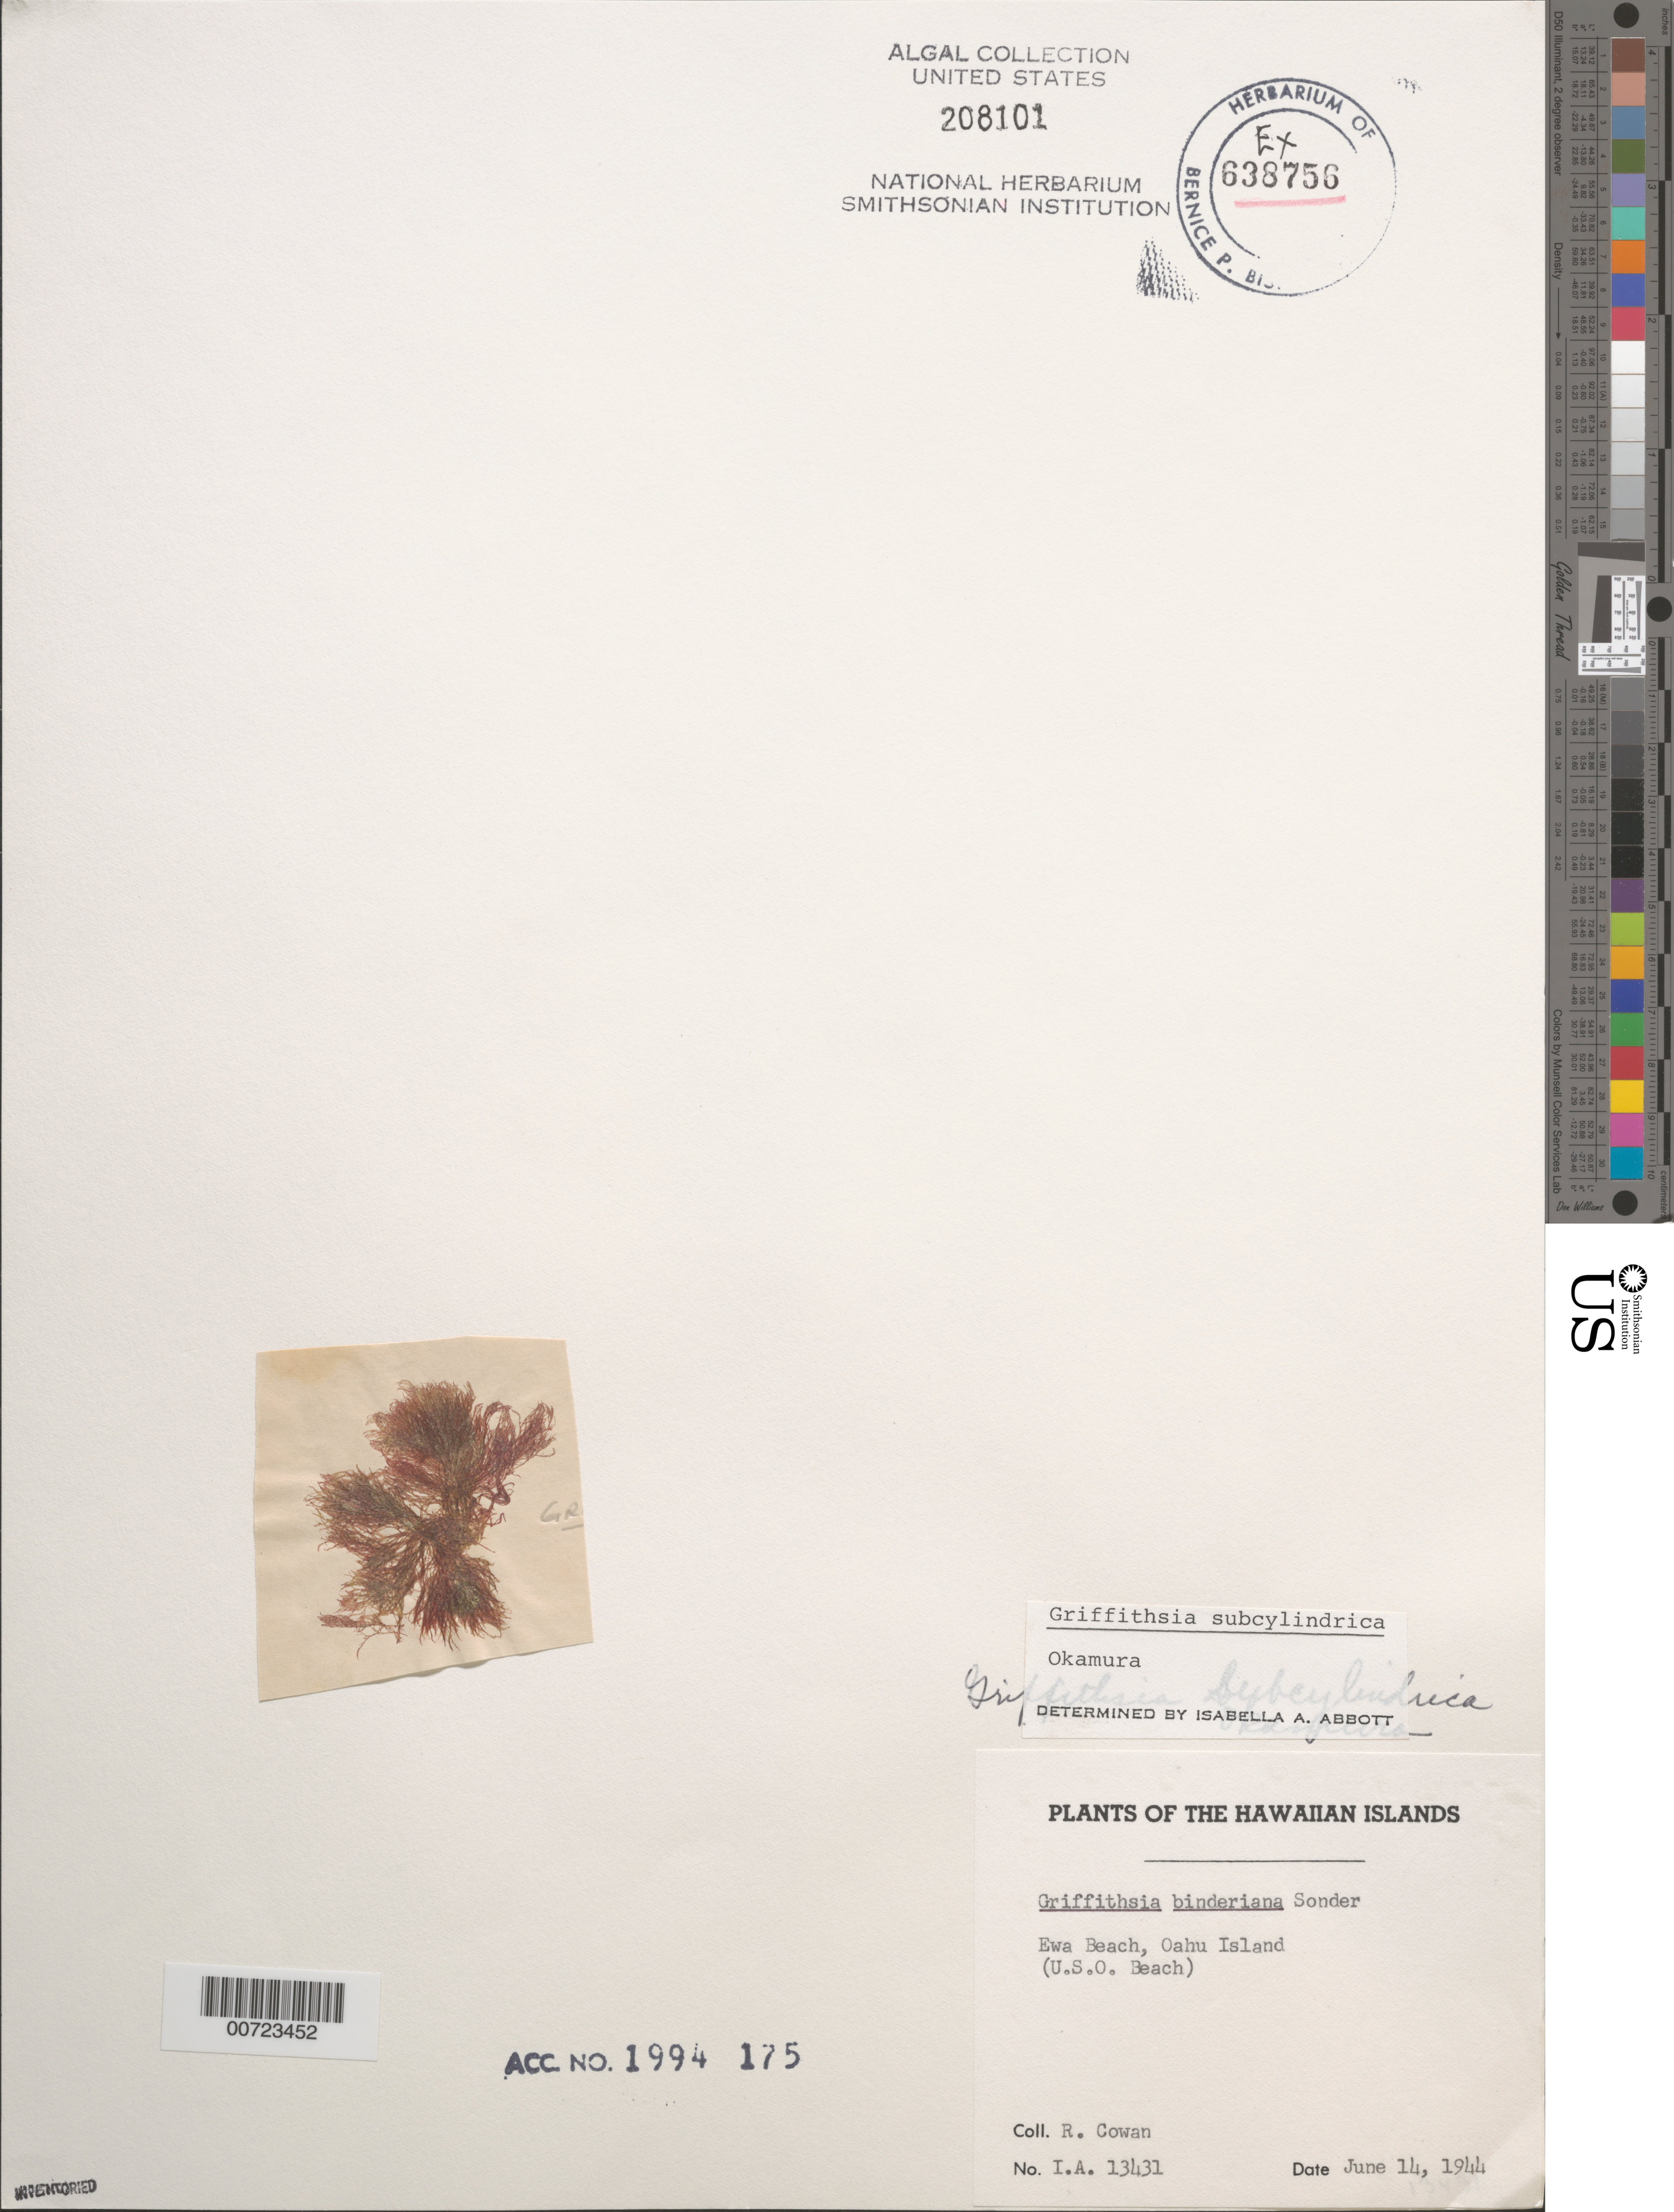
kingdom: Plantae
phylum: Rhodophyta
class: Florideophyceae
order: Ceramiales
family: Wrangeliaceae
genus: Griffithsia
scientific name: Griffithsia subcylindrica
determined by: Abbott, Isabella A.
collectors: R. S. Cowan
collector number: IAA 13431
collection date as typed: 14 Jun 1944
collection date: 1944-06-14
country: United States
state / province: Hawaii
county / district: Honolulu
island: Oahu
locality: Ewa Beach (U.S.O. Beach)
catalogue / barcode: US 208101